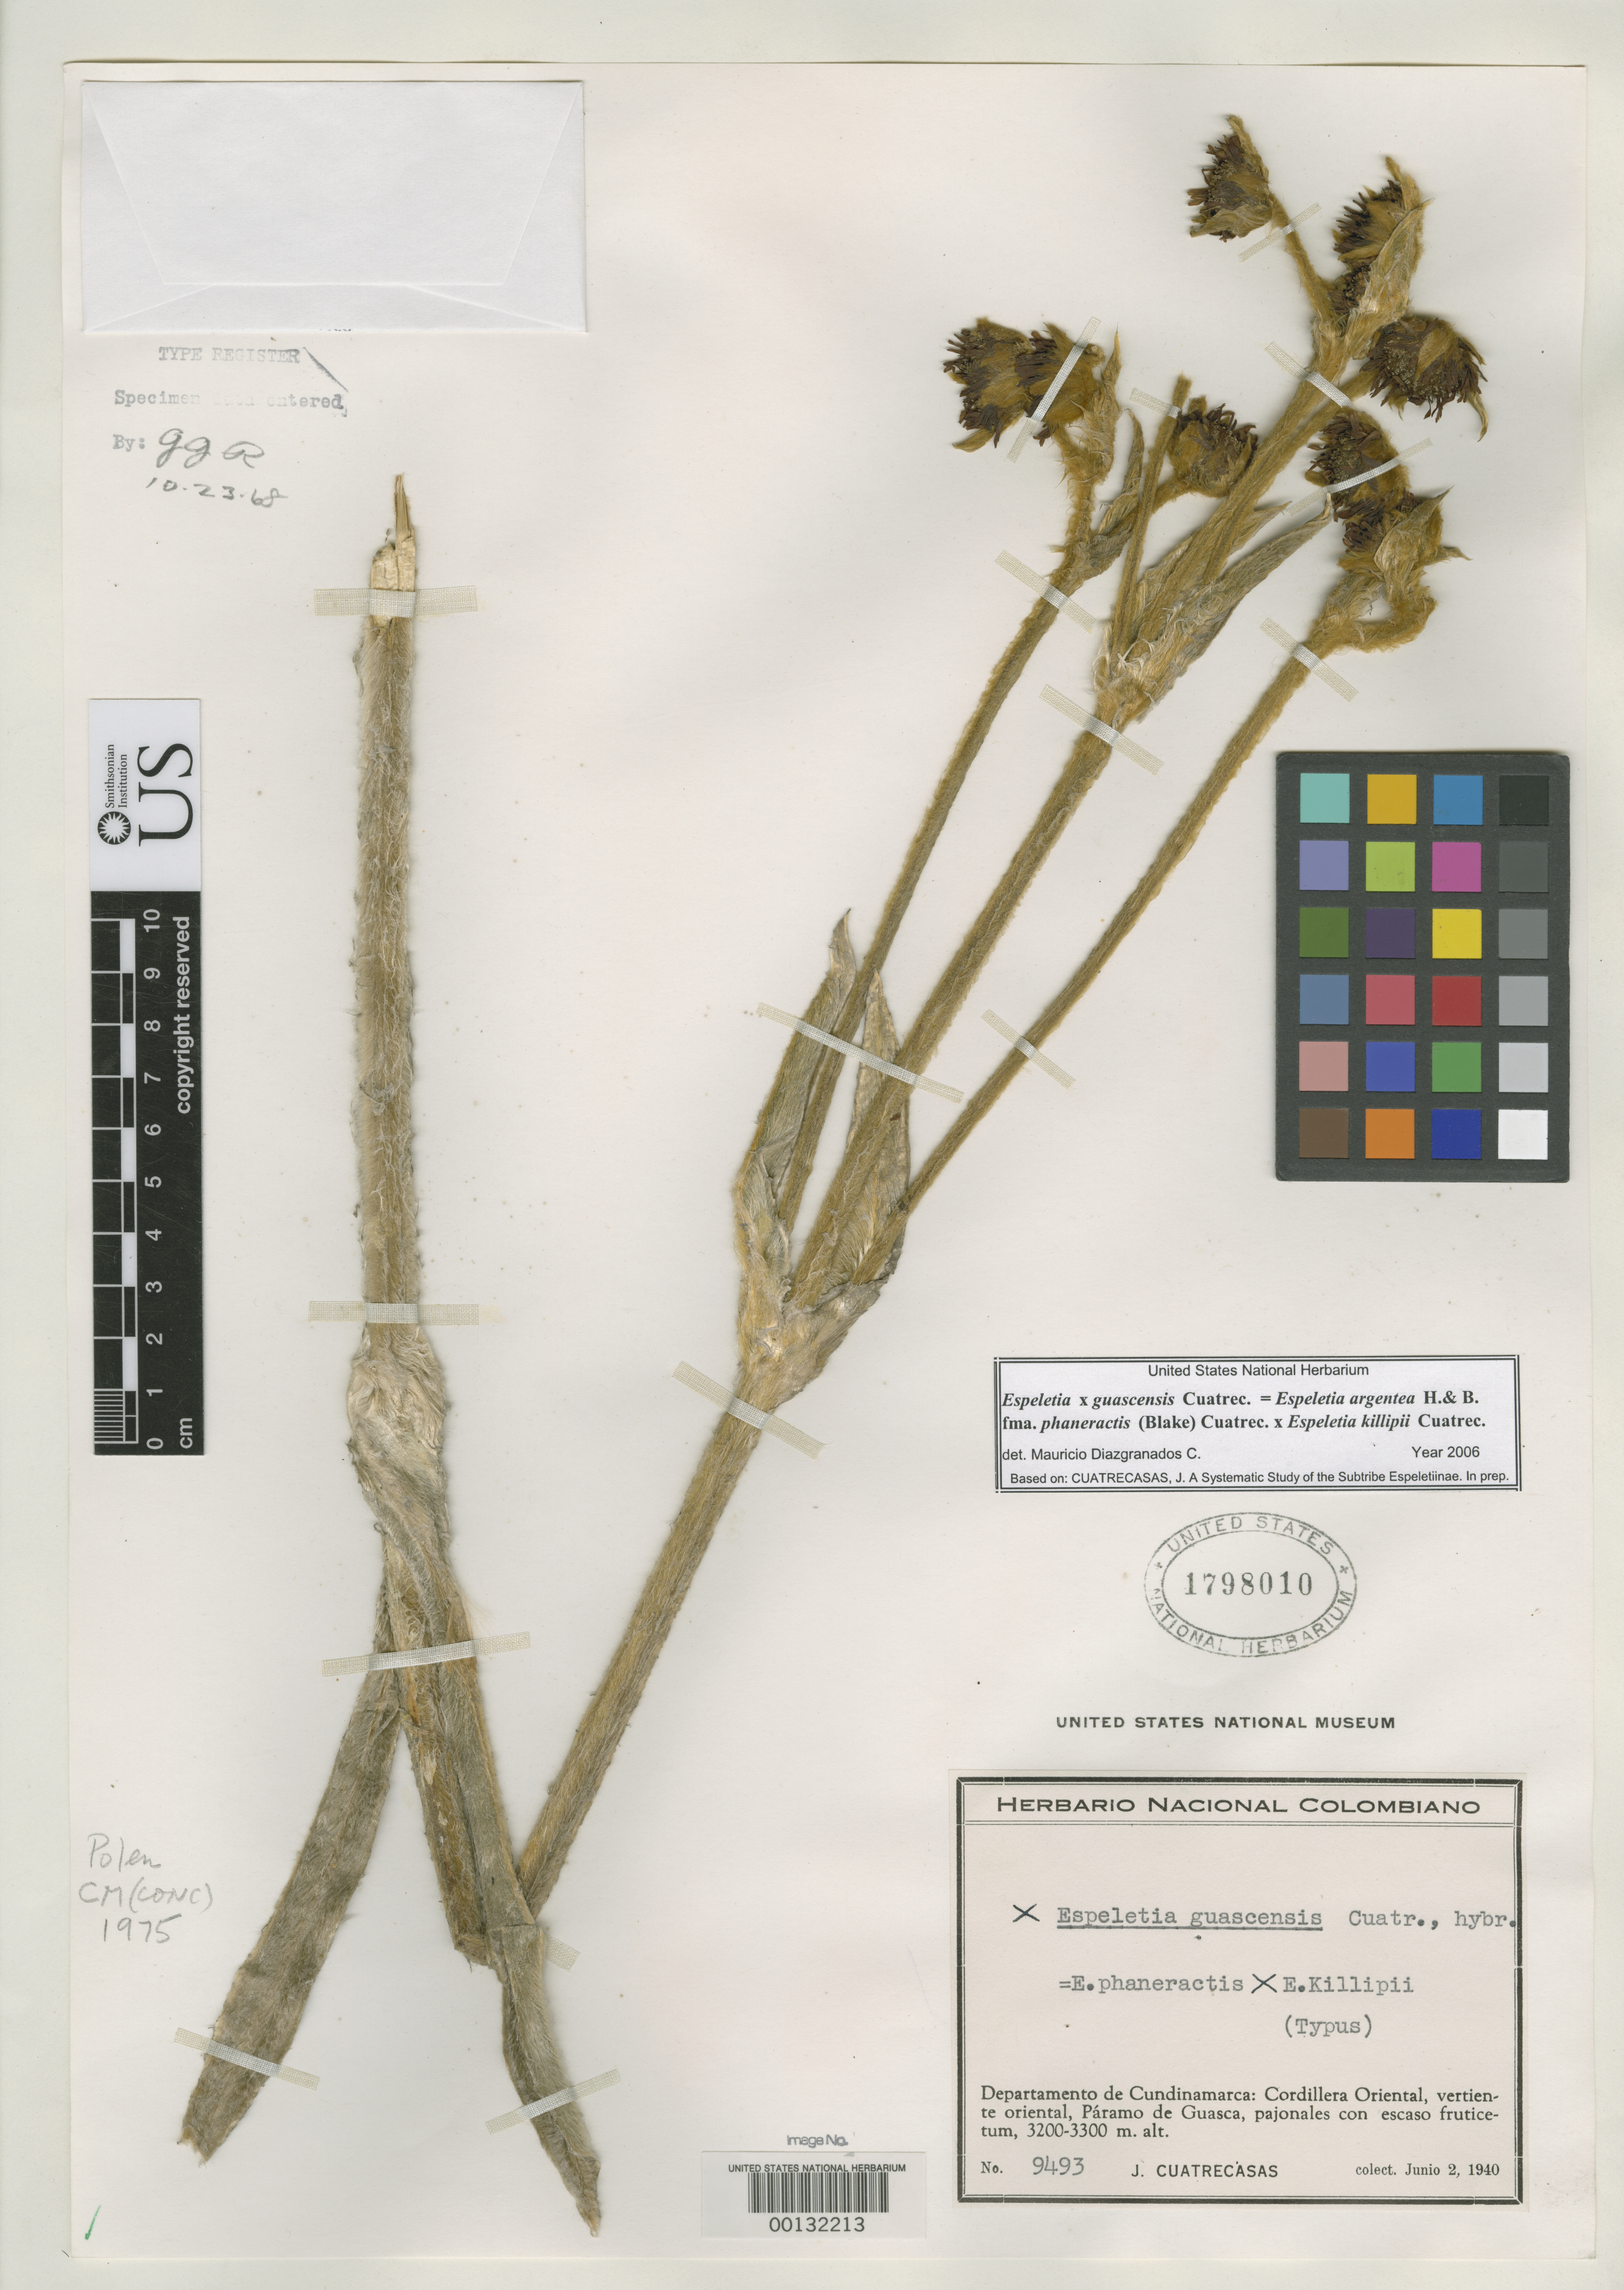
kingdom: Plantae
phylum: Tracheophyta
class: Magnoliopsida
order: Asterales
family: Asteraceae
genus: Espeletia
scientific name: Espeletia x guascensis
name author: Cuatrec.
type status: Isotype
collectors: J. Cuatrecasas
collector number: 9493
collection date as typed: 02 Jun 1940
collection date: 1940-06-02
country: Colombia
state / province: Cundinamarca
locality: Páramo de Guasca, Cordillera Oriental.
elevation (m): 3200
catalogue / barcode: US 1798010